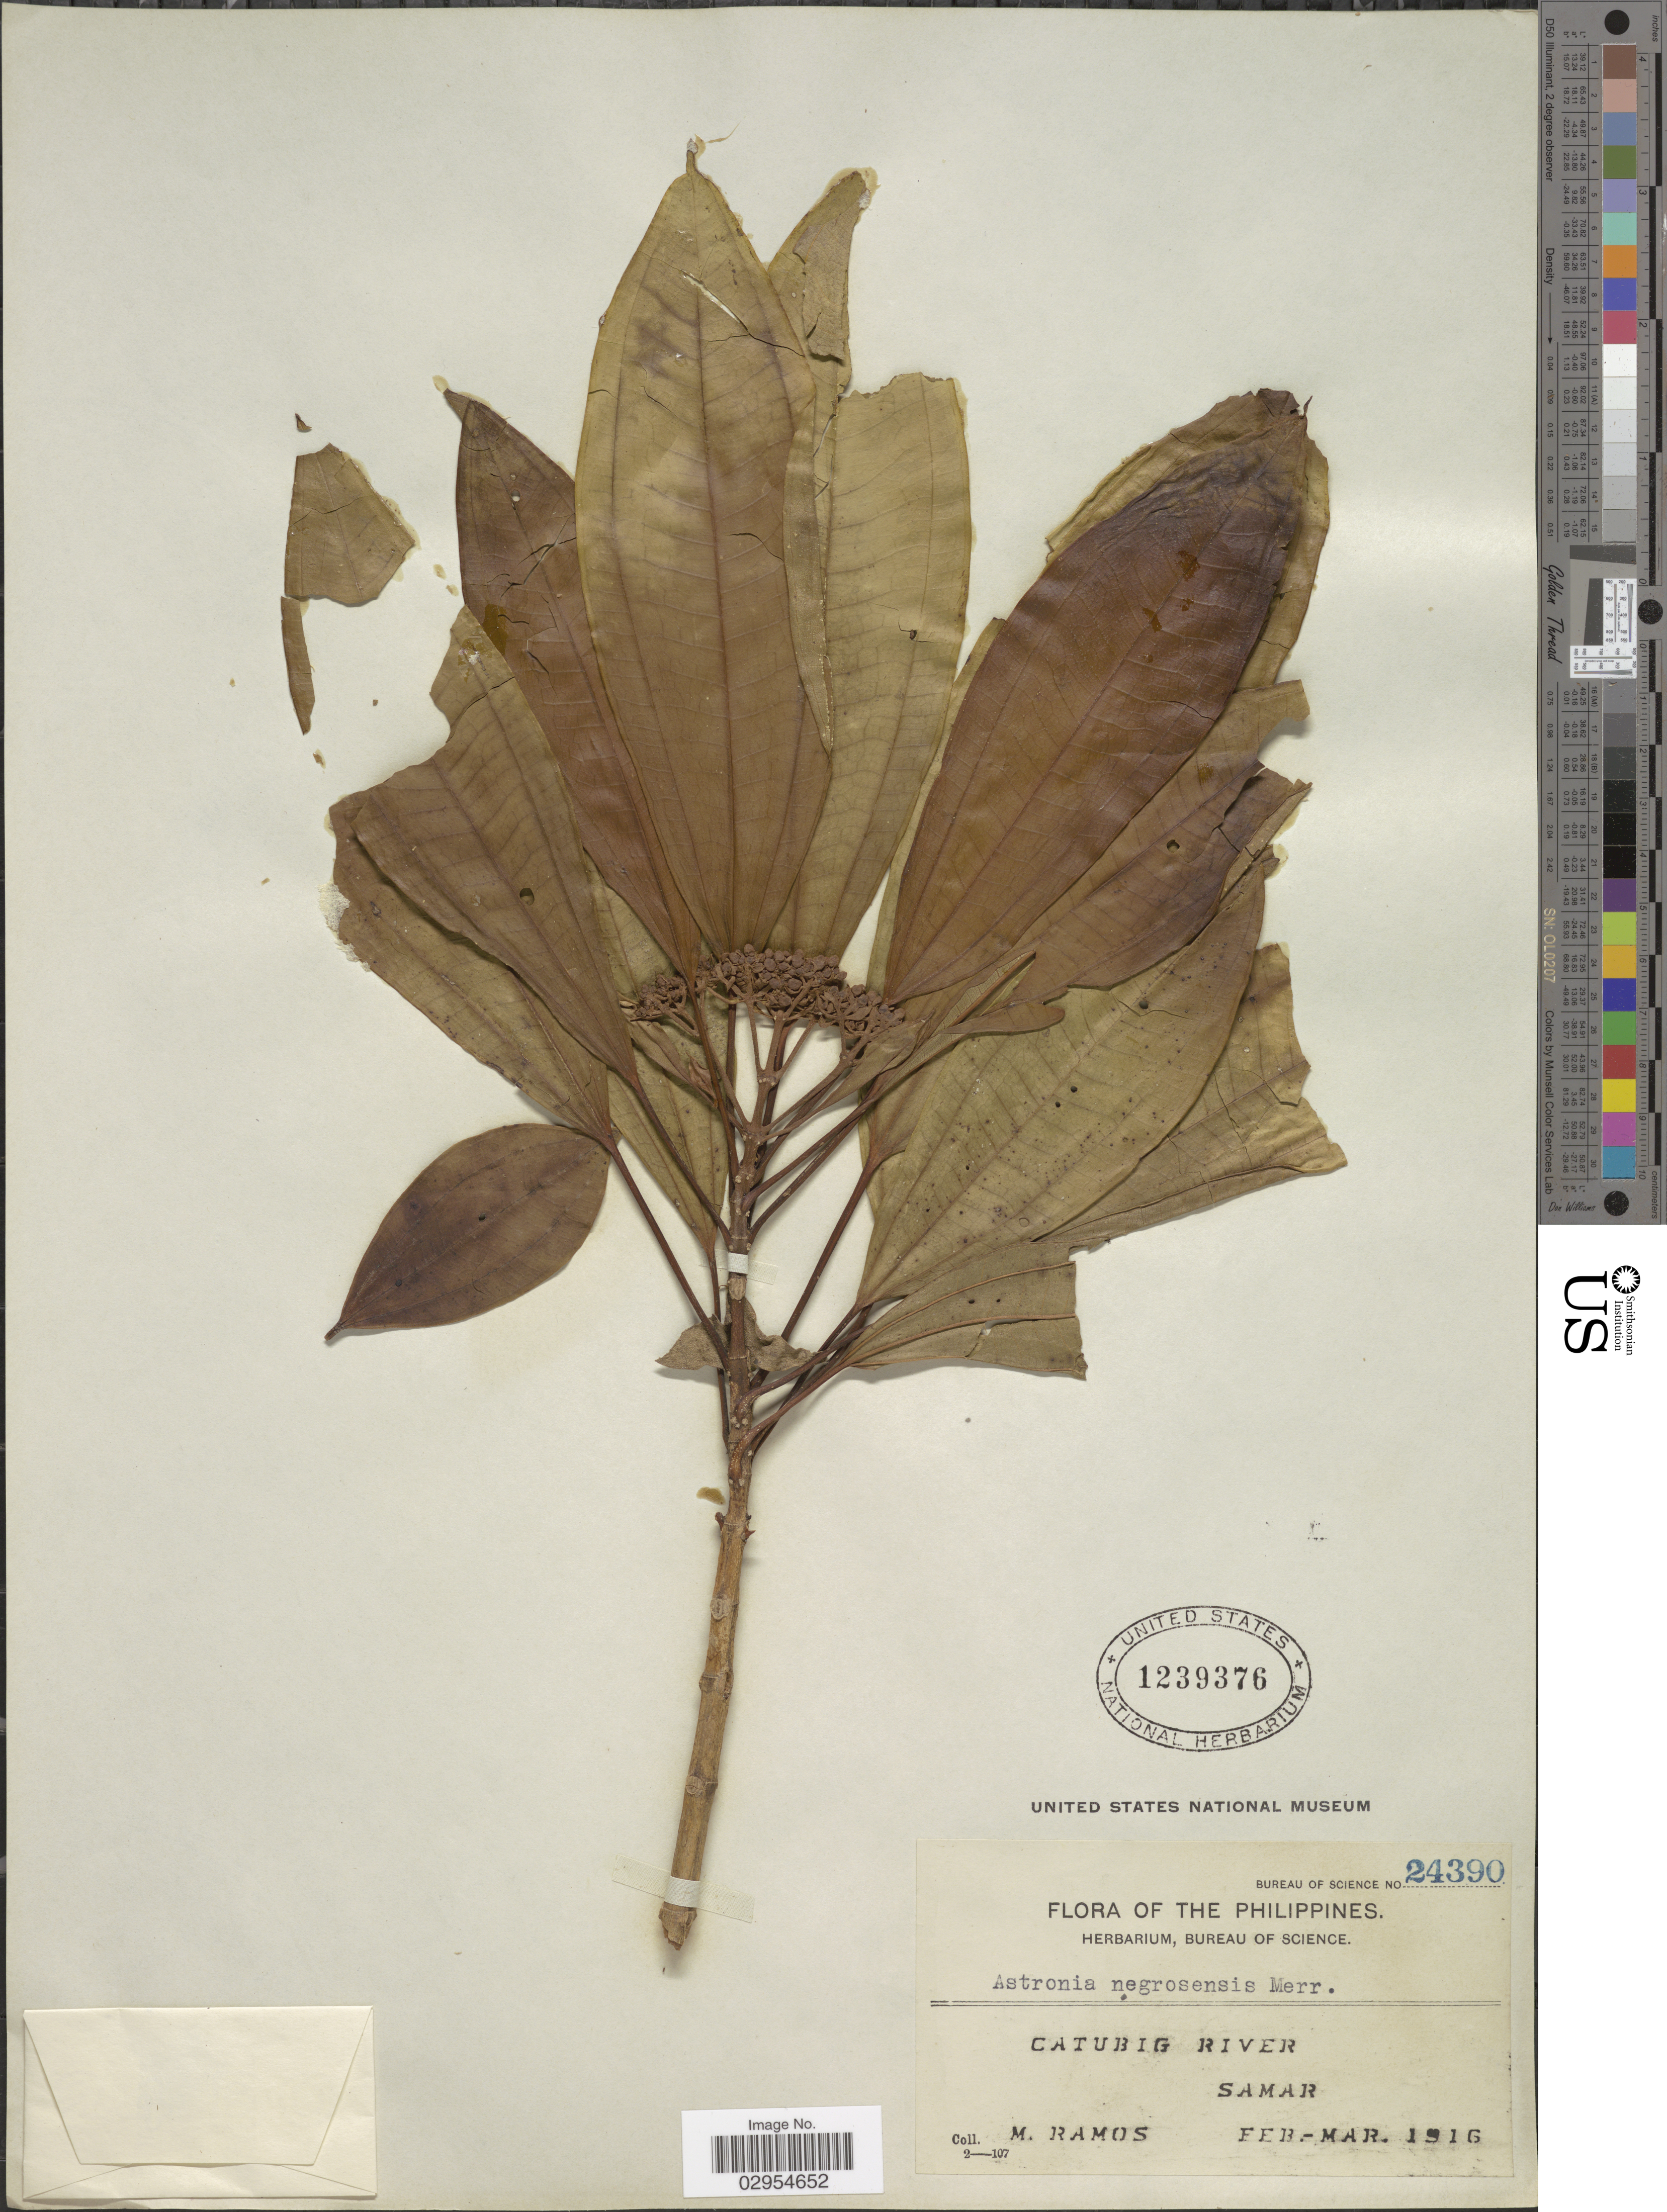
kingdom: Plantae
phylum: Tracheophyta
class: Magnoliopsida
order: Myrtales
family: Melastomataceae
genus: Astronia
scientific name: Astronia negrosensis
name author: Merr.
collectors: M. Ramos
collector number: Bureau of Science 24390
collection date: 1916-02/1916-03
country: Philippines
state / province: Eastern Visayas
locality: Catubig River. Samar.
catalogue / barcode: US 1239376